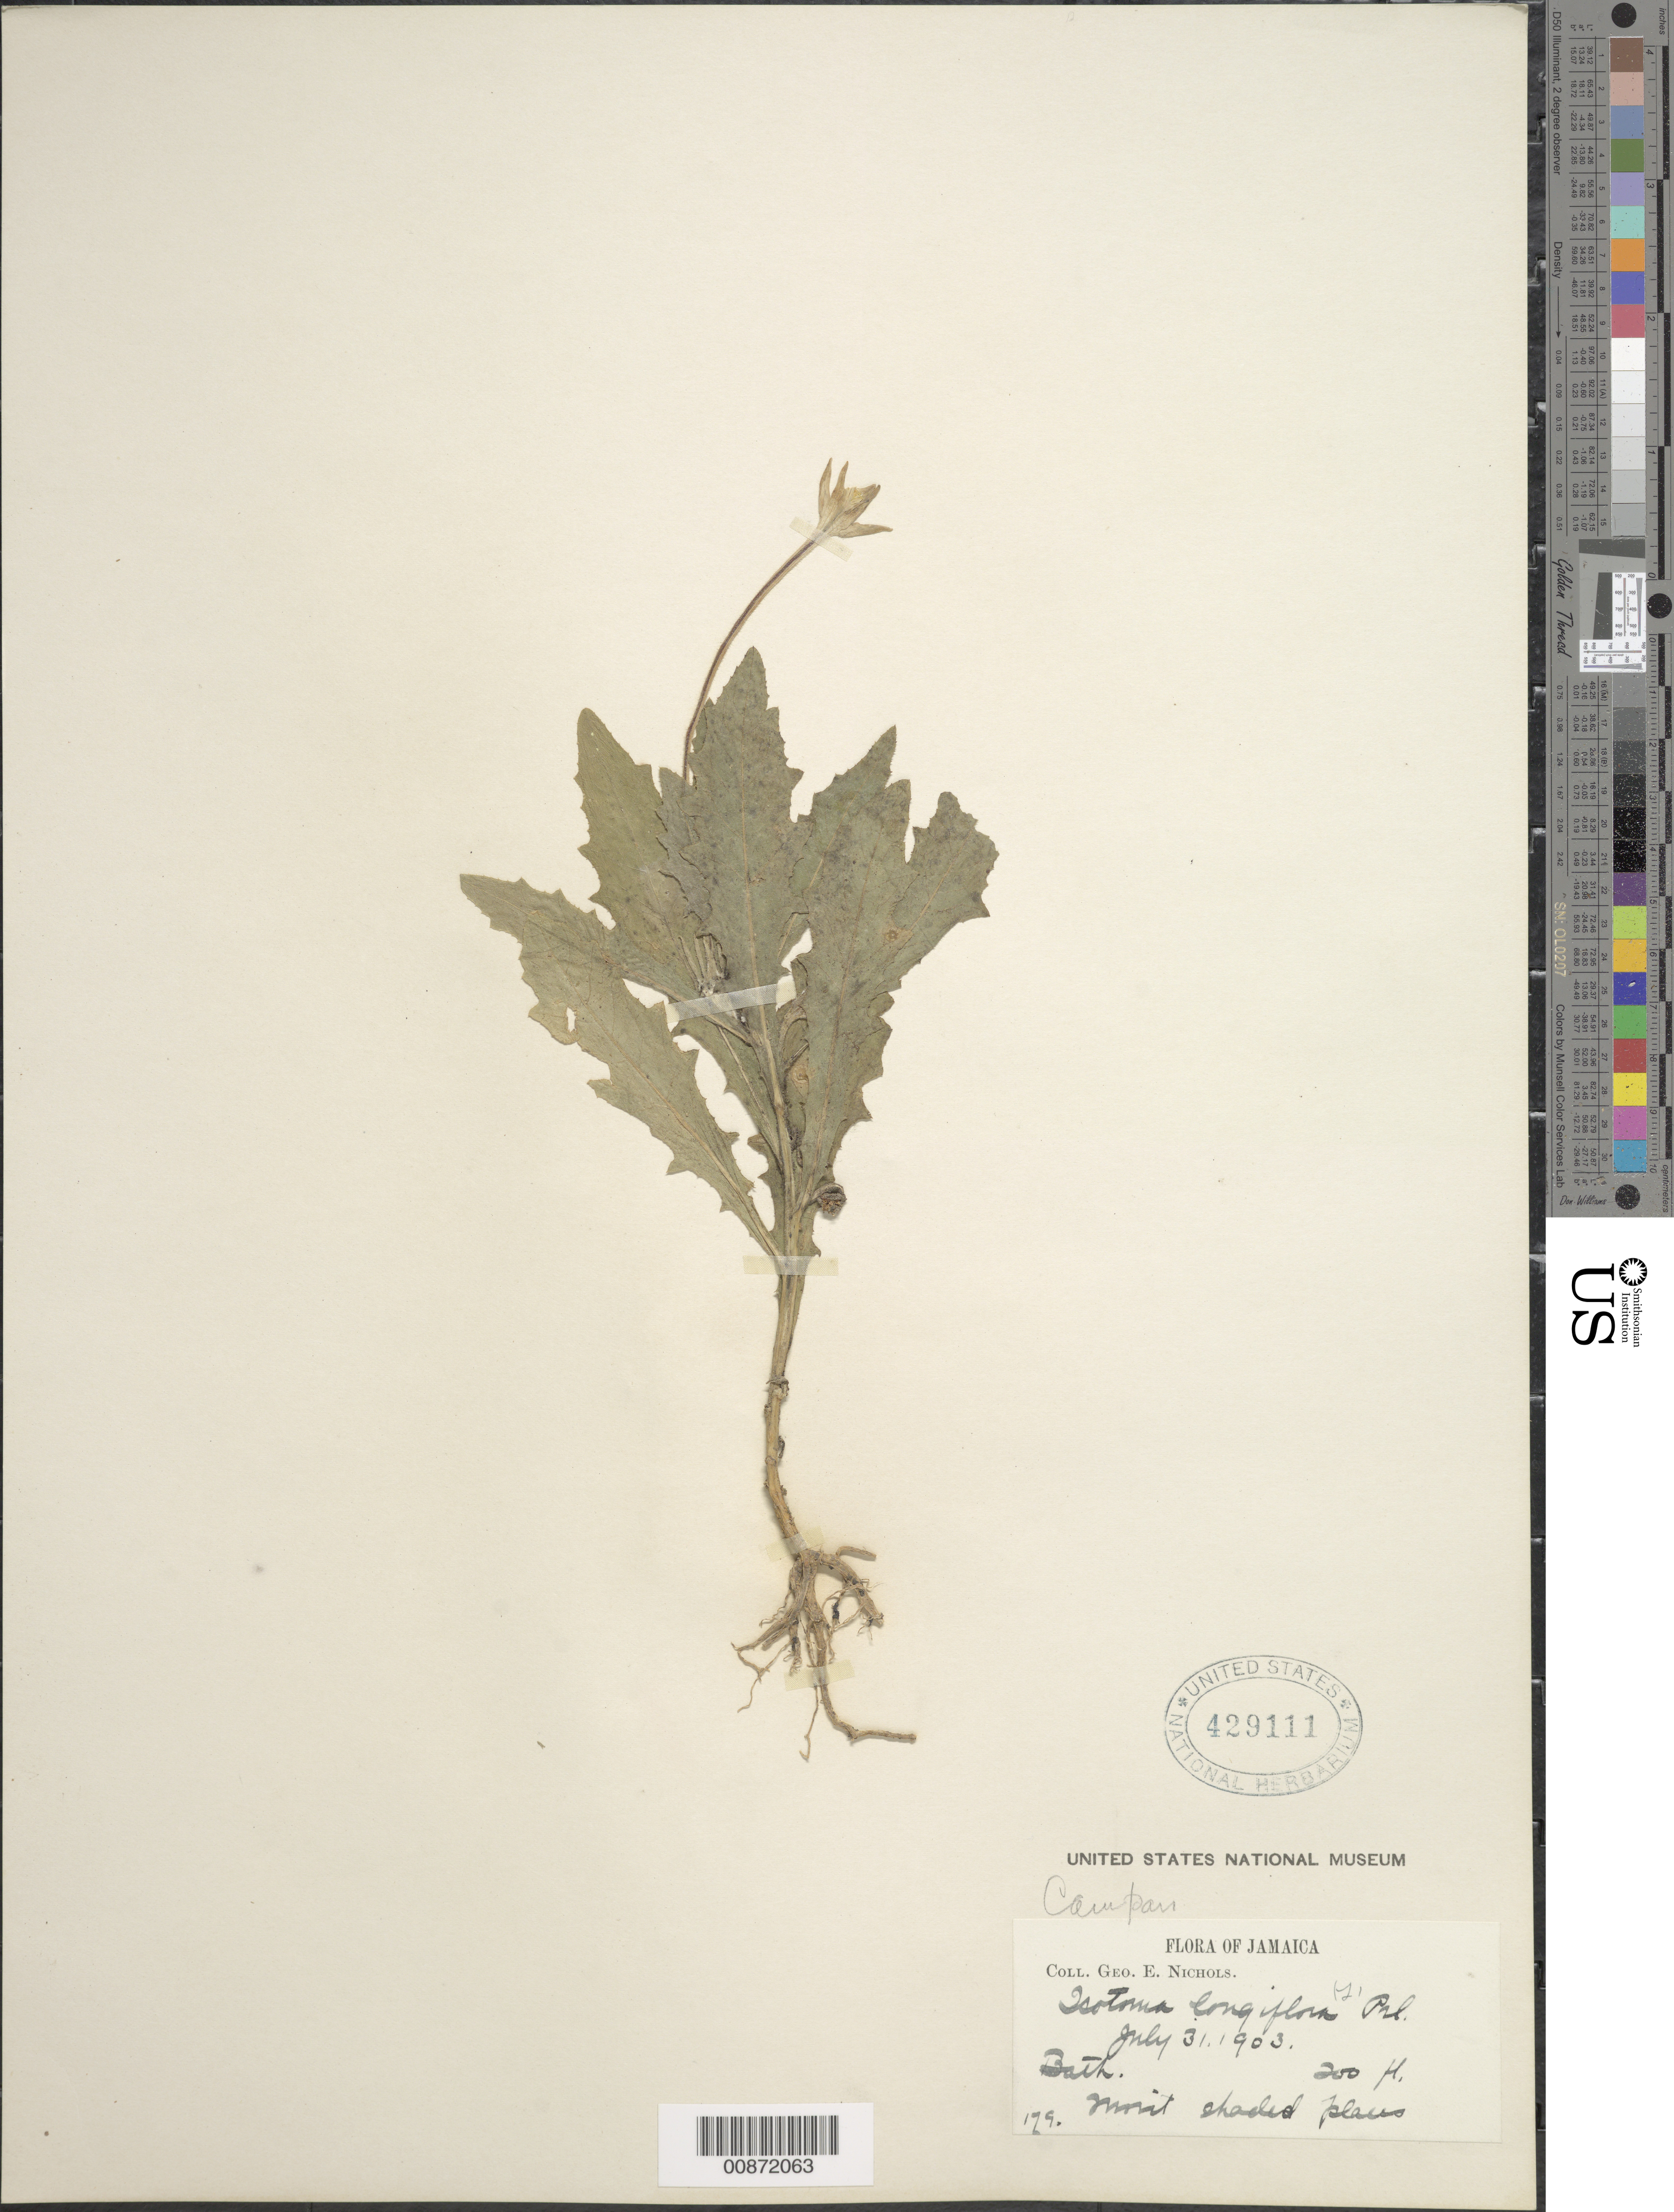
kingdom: Plantae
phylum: Tracheophyta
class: Magnoliopsida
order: Asterales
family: Campanulaceae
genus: Hippobroma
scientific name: Hippobroma longiflora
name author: (L.) G. Don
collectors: G. E. Nichols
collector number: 179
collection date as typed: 31 Jul 1903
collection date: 1903-07-31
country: Jamaica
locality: Bath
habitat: Moist shaded places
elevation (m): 61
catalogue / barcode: US 429111